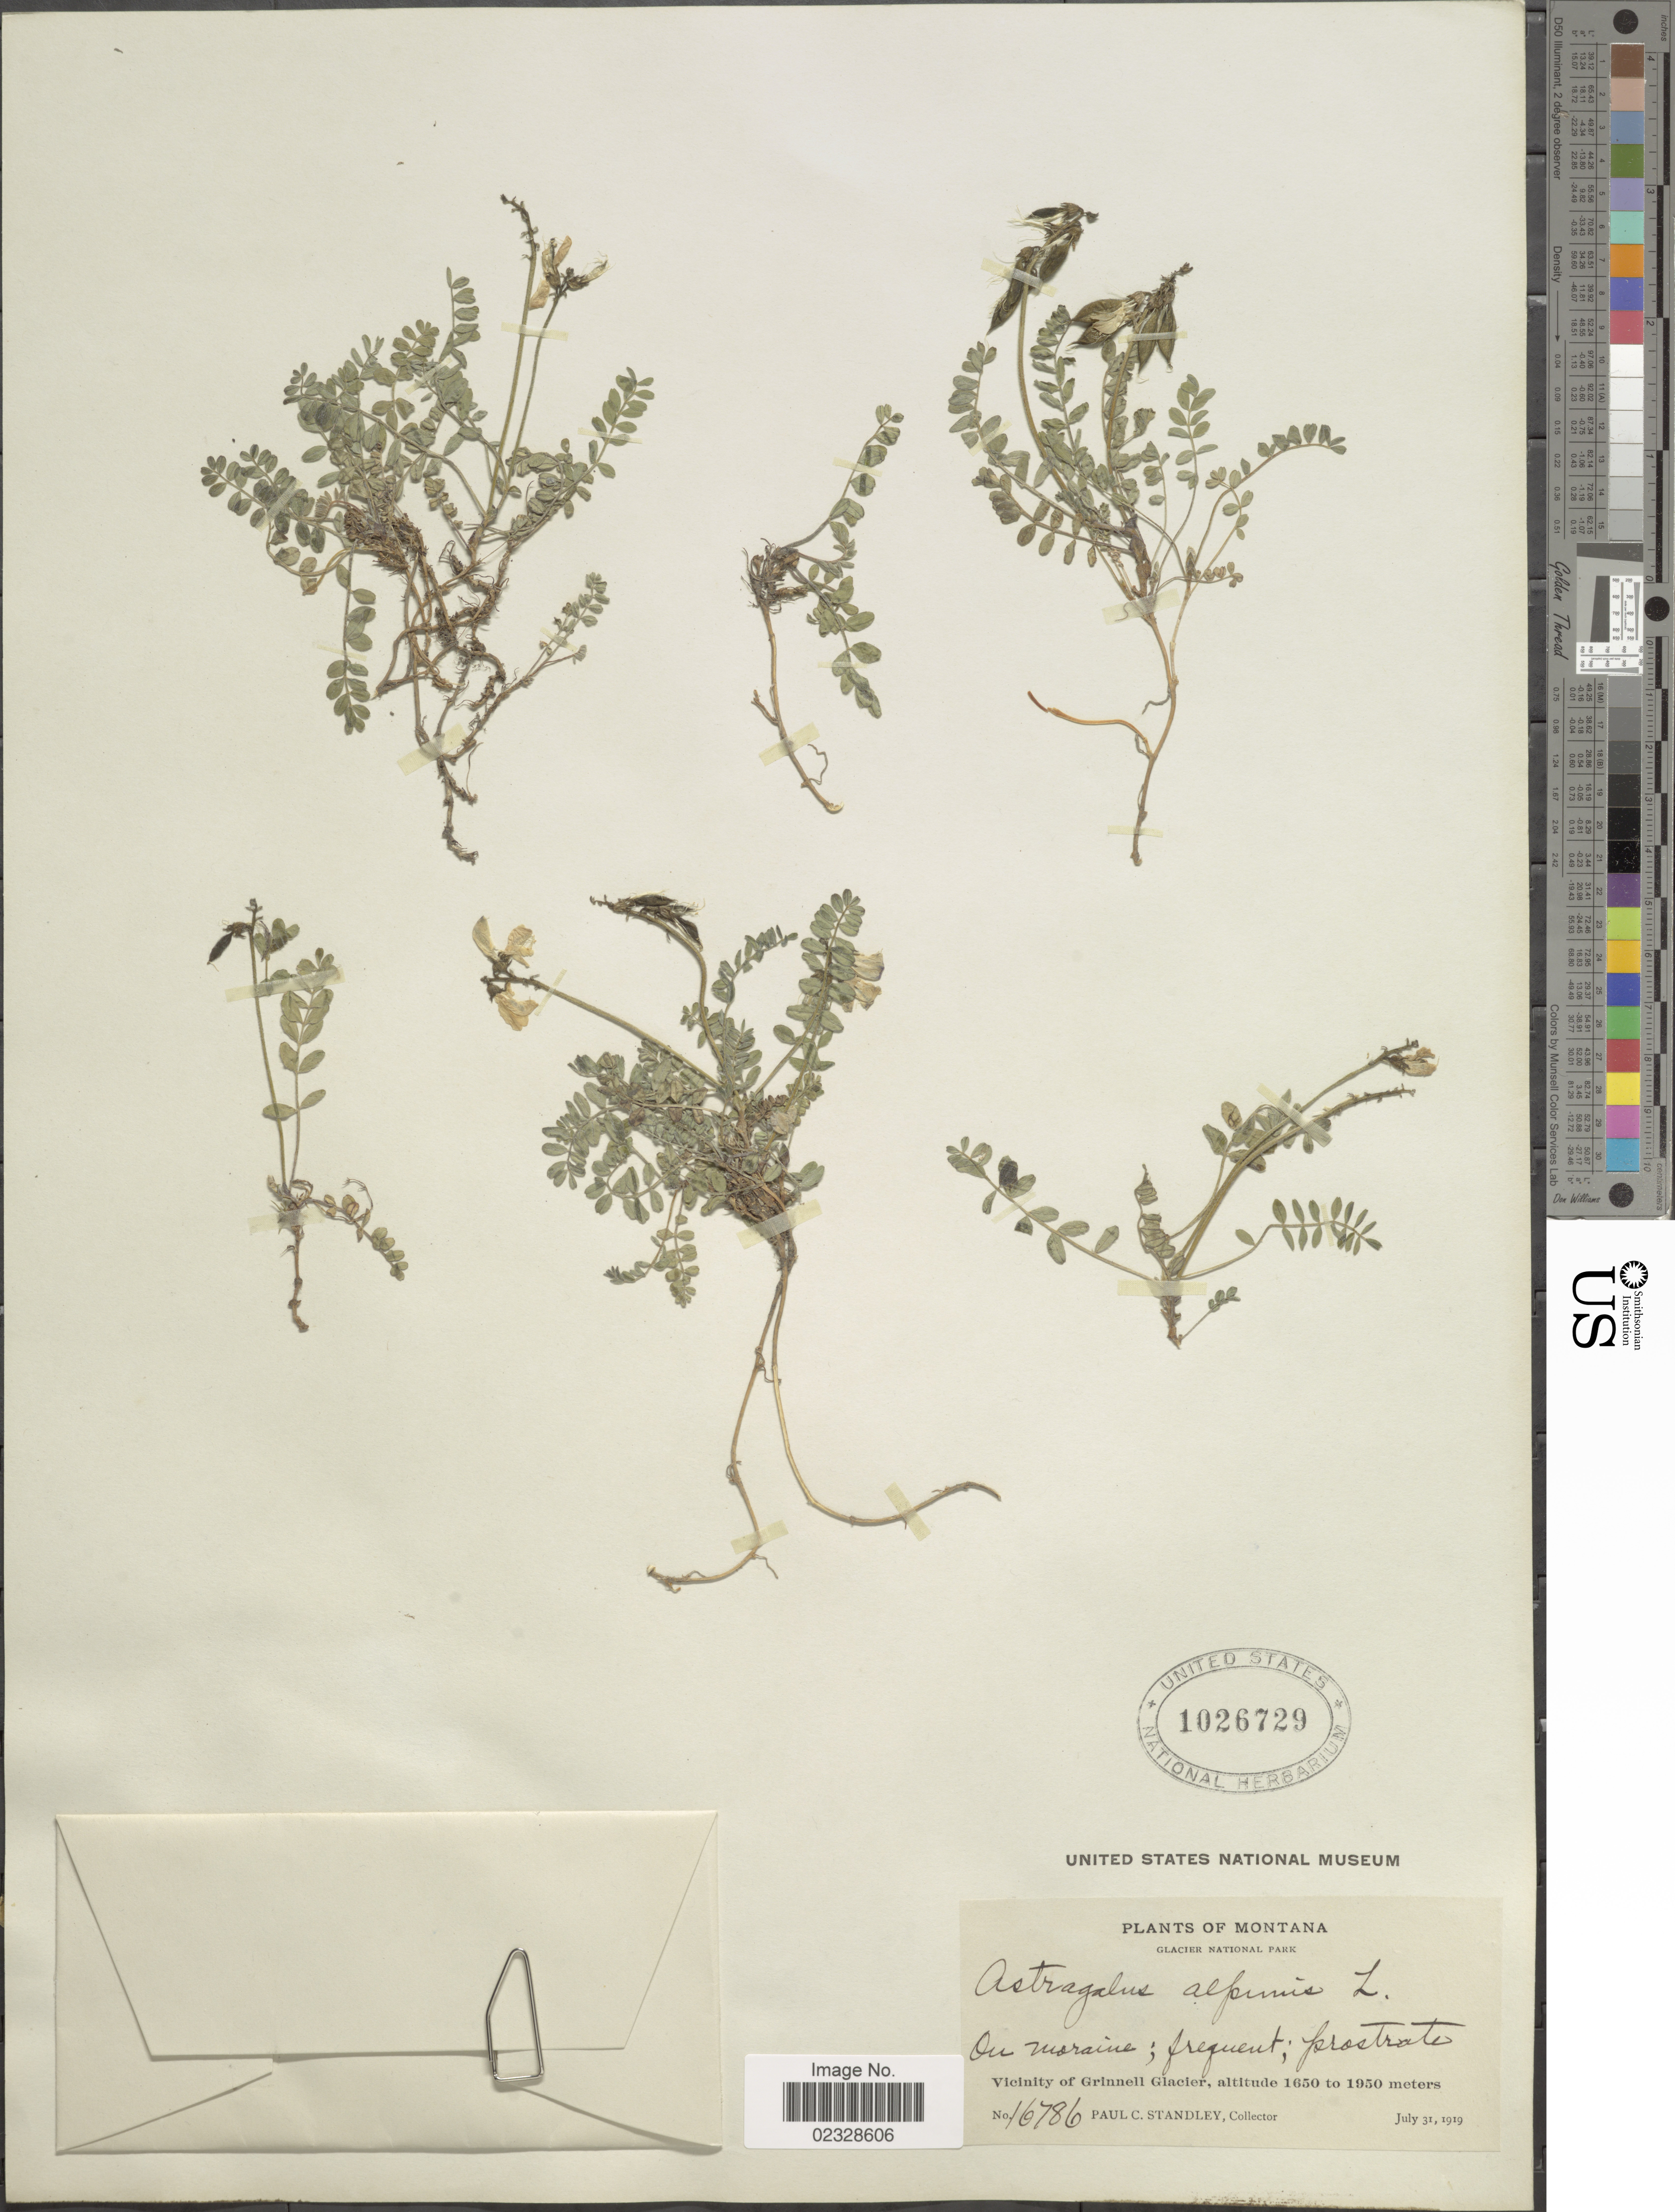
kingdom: Plantae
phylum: Tracheophyta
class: Magnoliopsida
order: Fabales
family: Fabaceae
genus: Astragalus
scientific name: Astragalus alpinus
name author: L.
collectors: P. C. Standley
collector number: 16786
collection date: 1919-07-31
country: United States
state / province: Montana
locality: Glacier National Park. Vicinity of Grinnell Glacier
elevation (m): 1650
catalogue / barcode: US 1026729